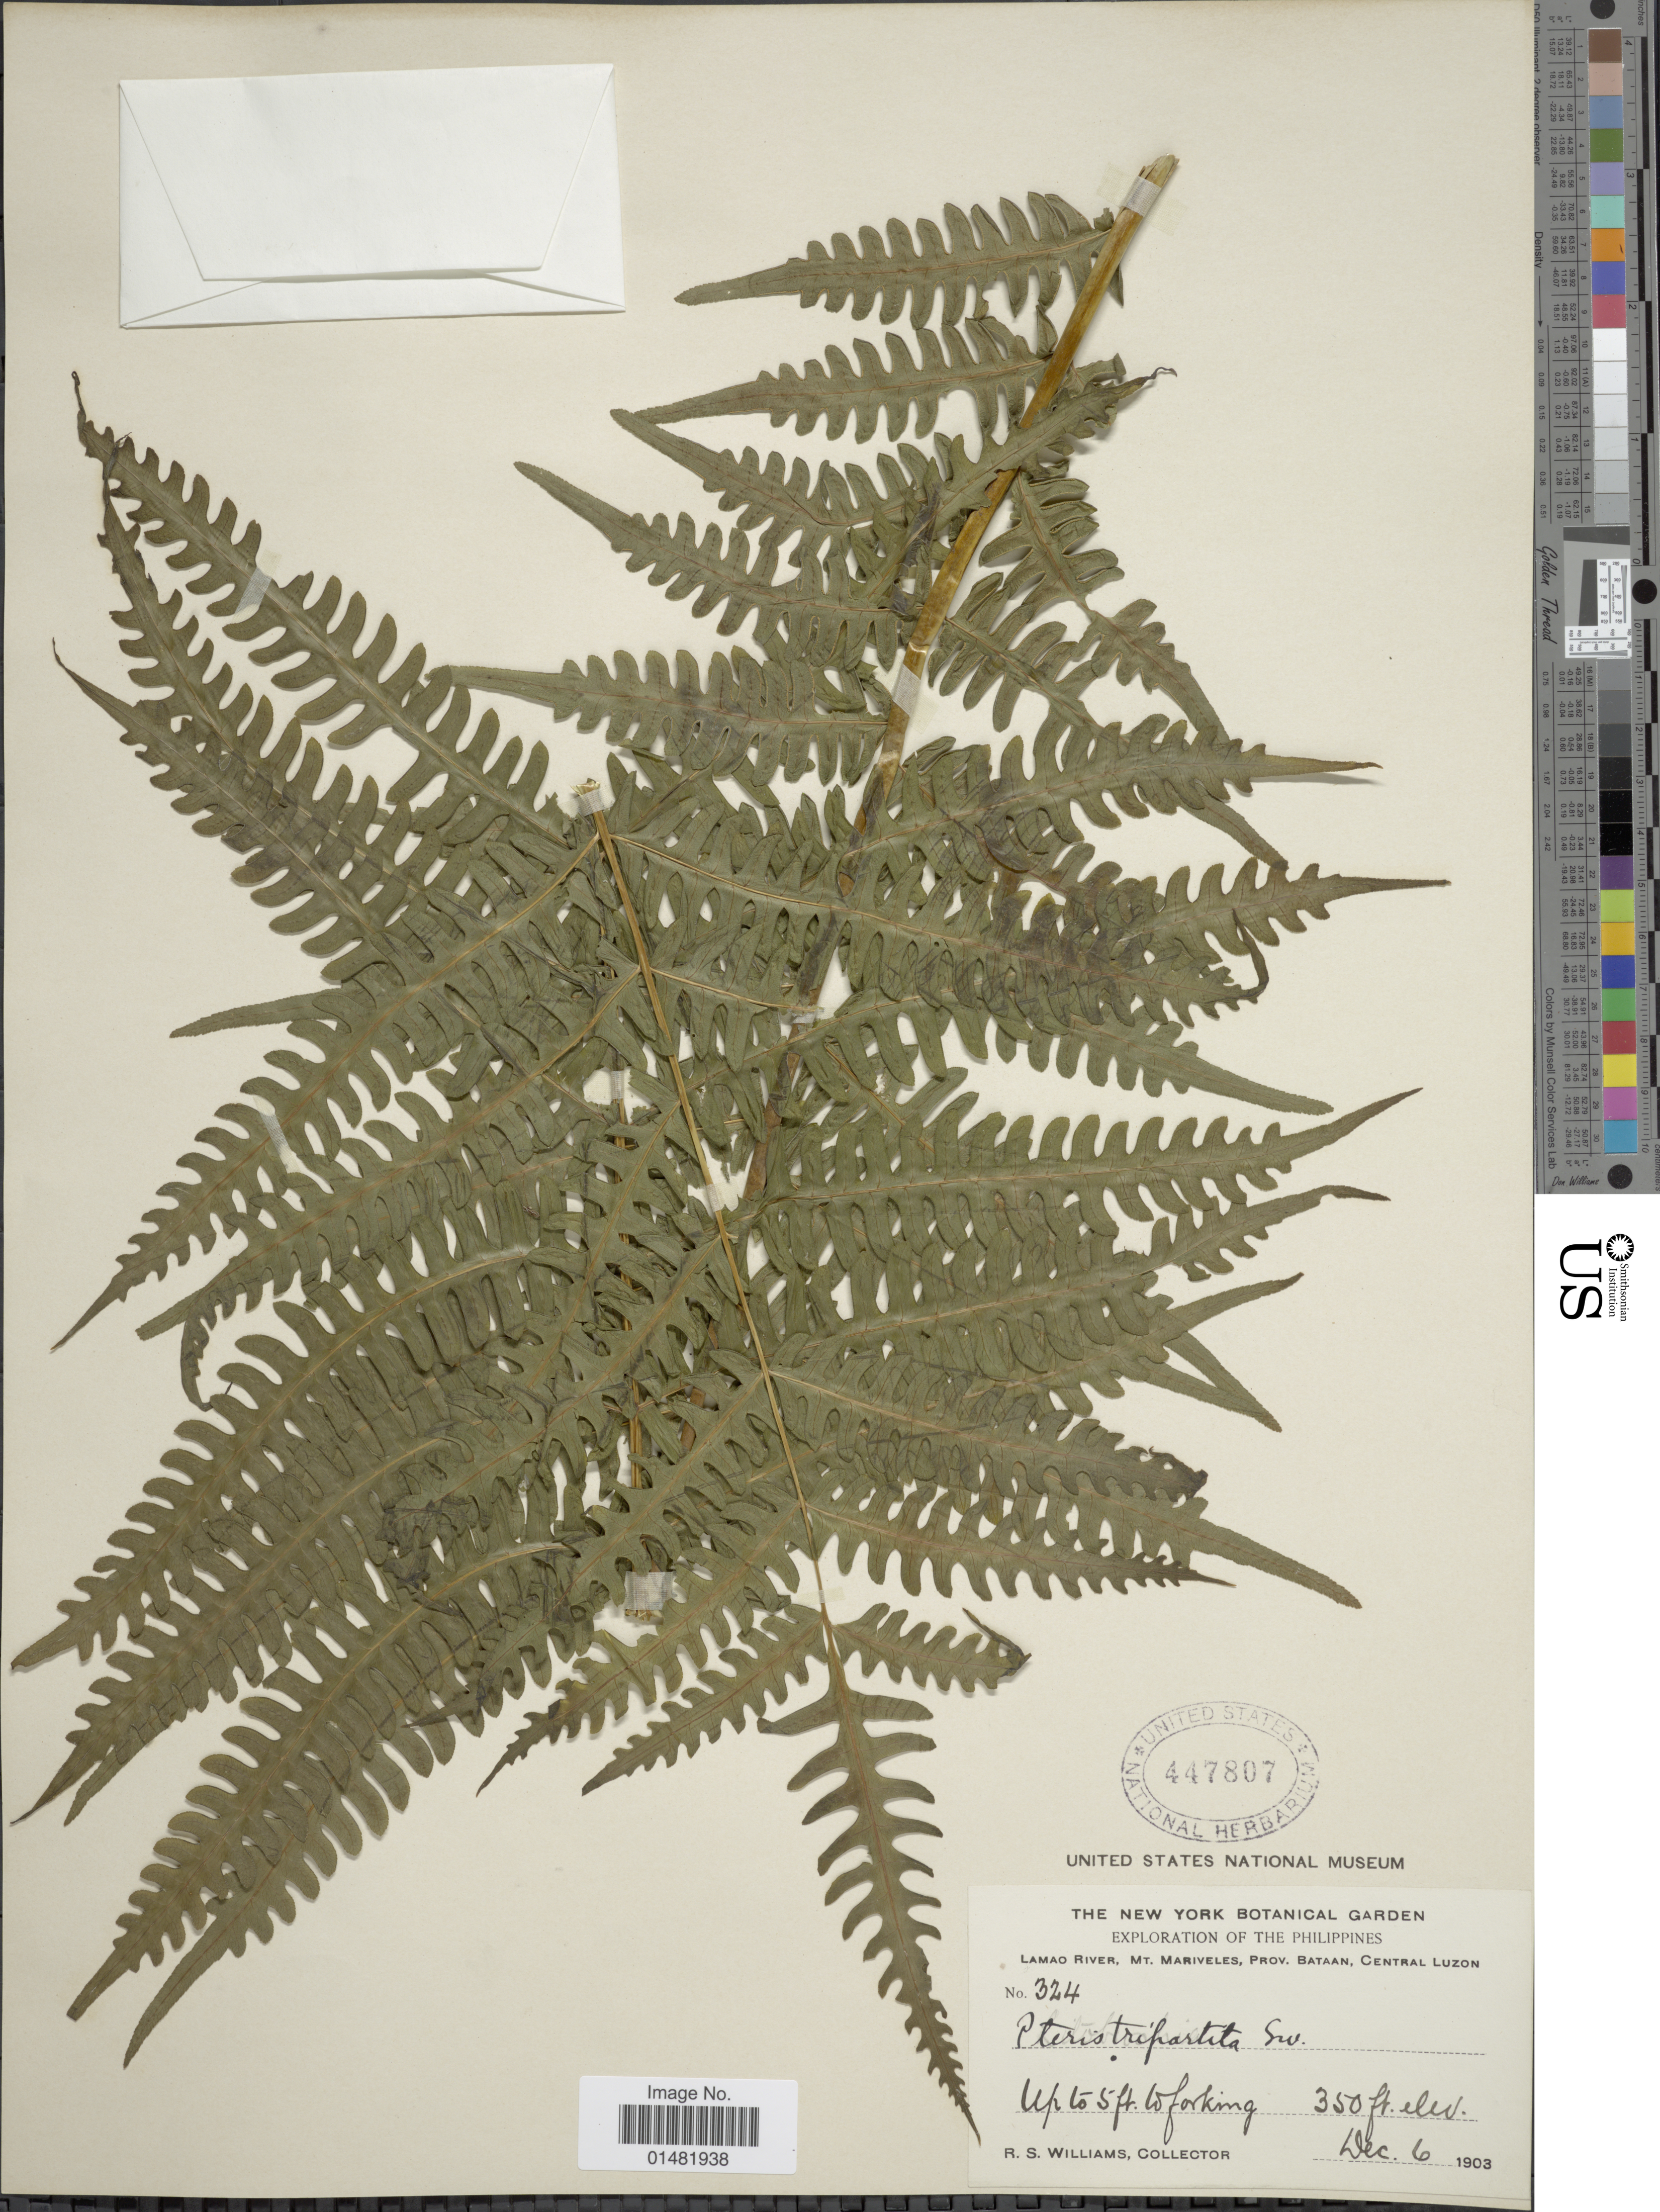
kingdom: Plantae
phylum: Tracheophyta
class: Polypodiopsida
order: Polypodiales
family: Pteridaceae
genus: Pteris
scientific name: Pteris tripartita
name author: Sw.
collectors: R. S. Williams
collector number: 324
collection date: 1903-12-06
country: Philippines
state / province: Central Luzon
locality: Lamao River, Mt. Mariveles, Prov. Bataan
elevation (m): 107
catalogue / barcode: US 447807